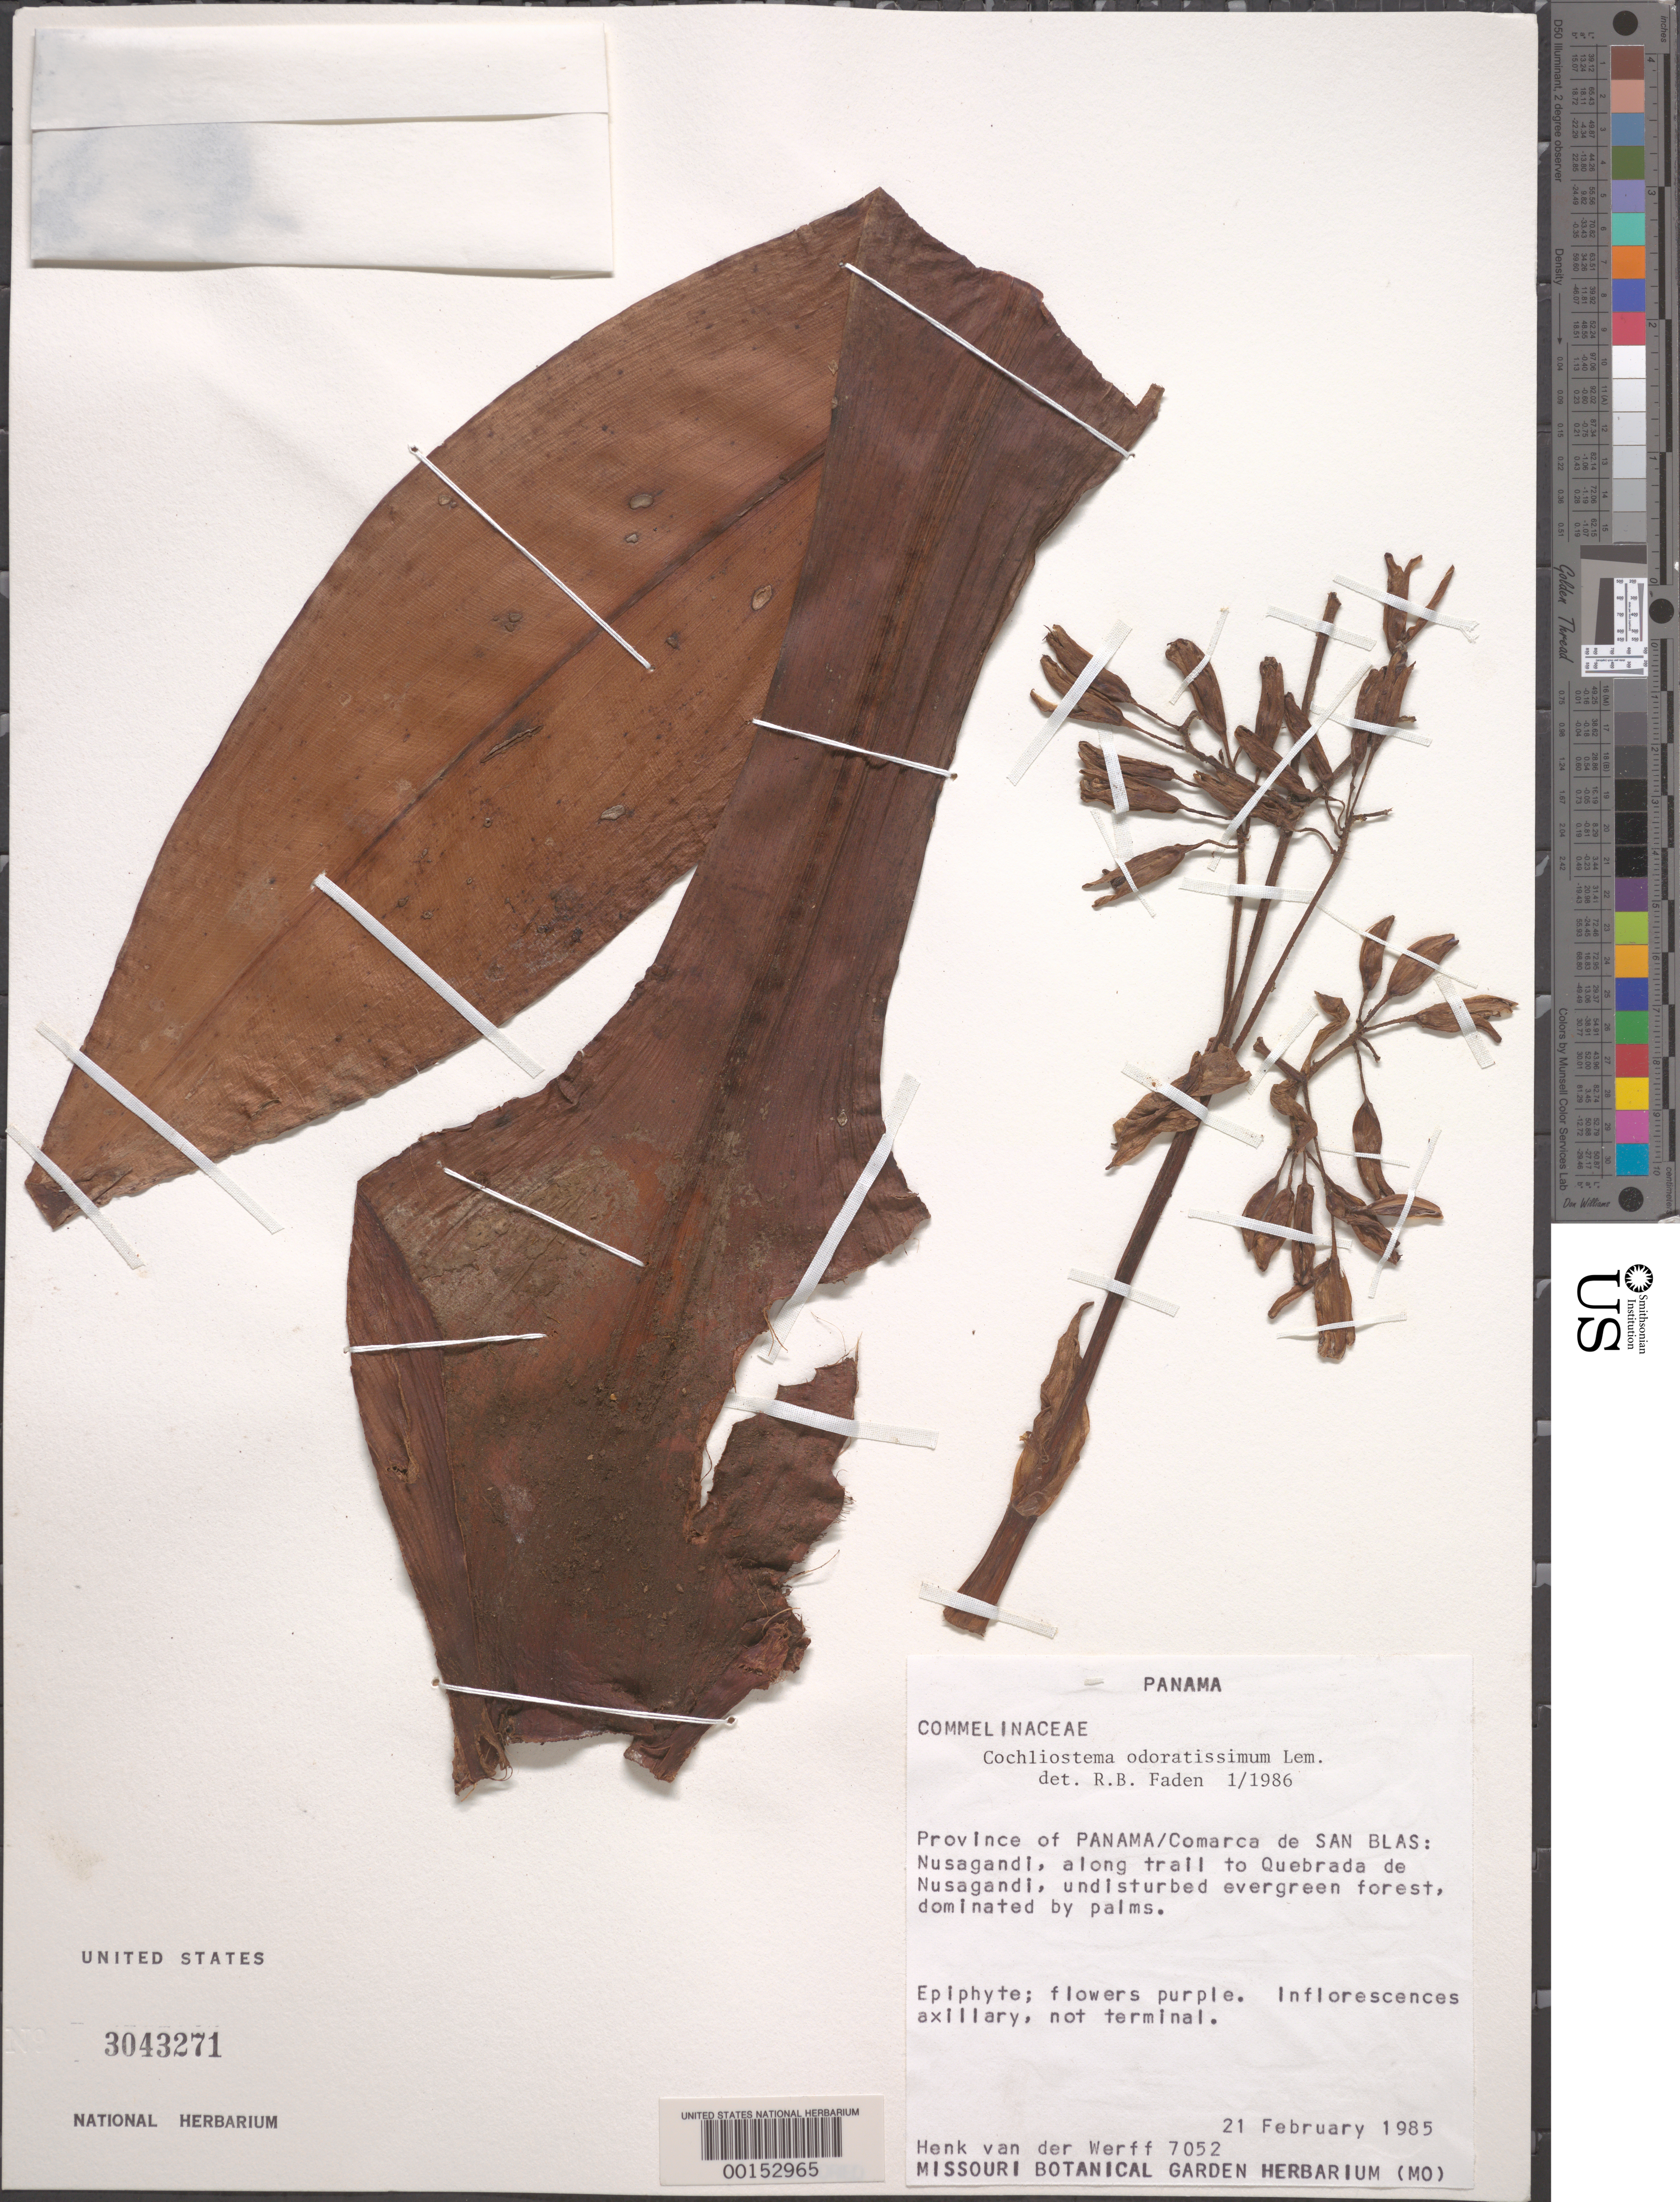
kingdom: Plantae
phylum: Tracheophyta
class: Liliopsida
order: Commelinales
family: Commelinaceae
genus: Cochliostema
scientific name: Cochliostema odoratissimum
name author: Lem.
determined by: Faden, Robert B., (US), Smithsonian Institution - National Museum of Natural History (UNITED STATES)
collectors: H. van der Werff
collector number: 7052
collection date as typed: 21 Feb 1985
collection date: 1985-02-21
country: Panama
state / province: Panamá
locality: San Blas: Nusagandi.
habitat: Evergreen forest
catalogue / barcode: US 3043271